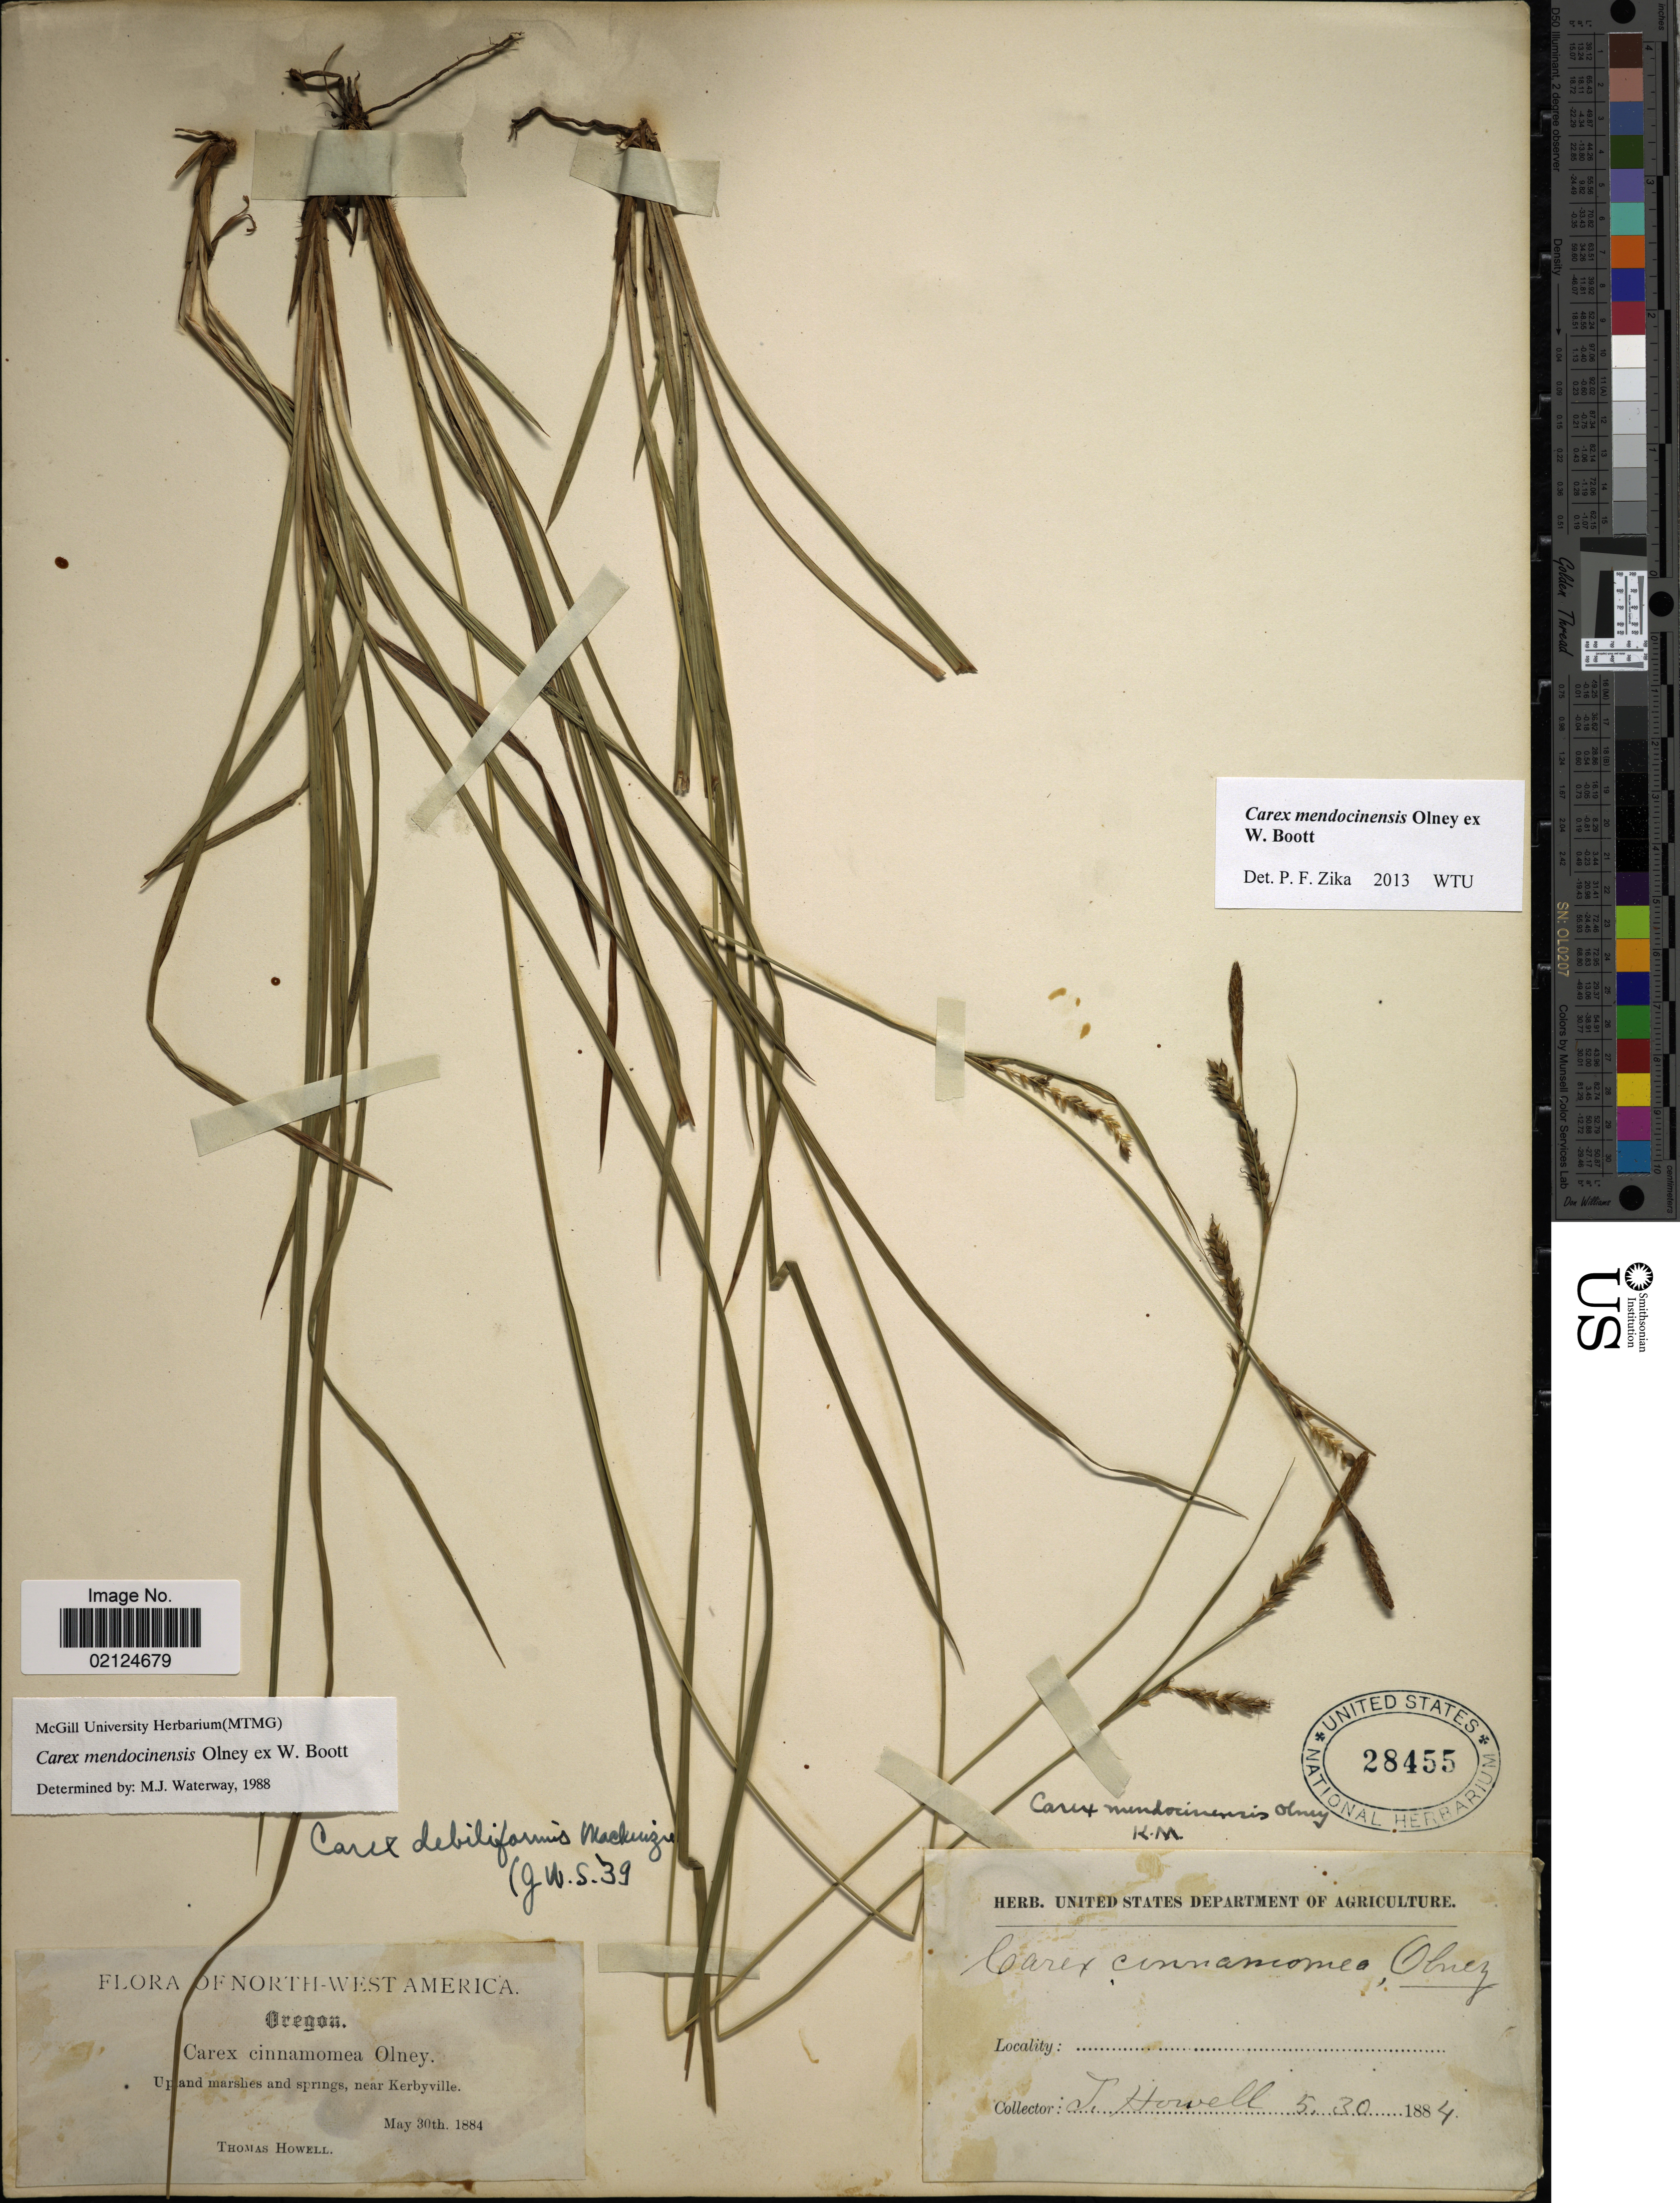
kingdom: Plantae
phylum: Tracheophyta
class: Liliopsida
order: Poales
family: Cyperaceae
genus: Carex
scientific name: Carex mendocinensis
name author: Olney ex Boott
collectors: T. Howell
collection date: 1884-05-30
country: United States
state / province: Oregon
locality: North-West America, near Kerbyville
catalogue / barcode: US 28455